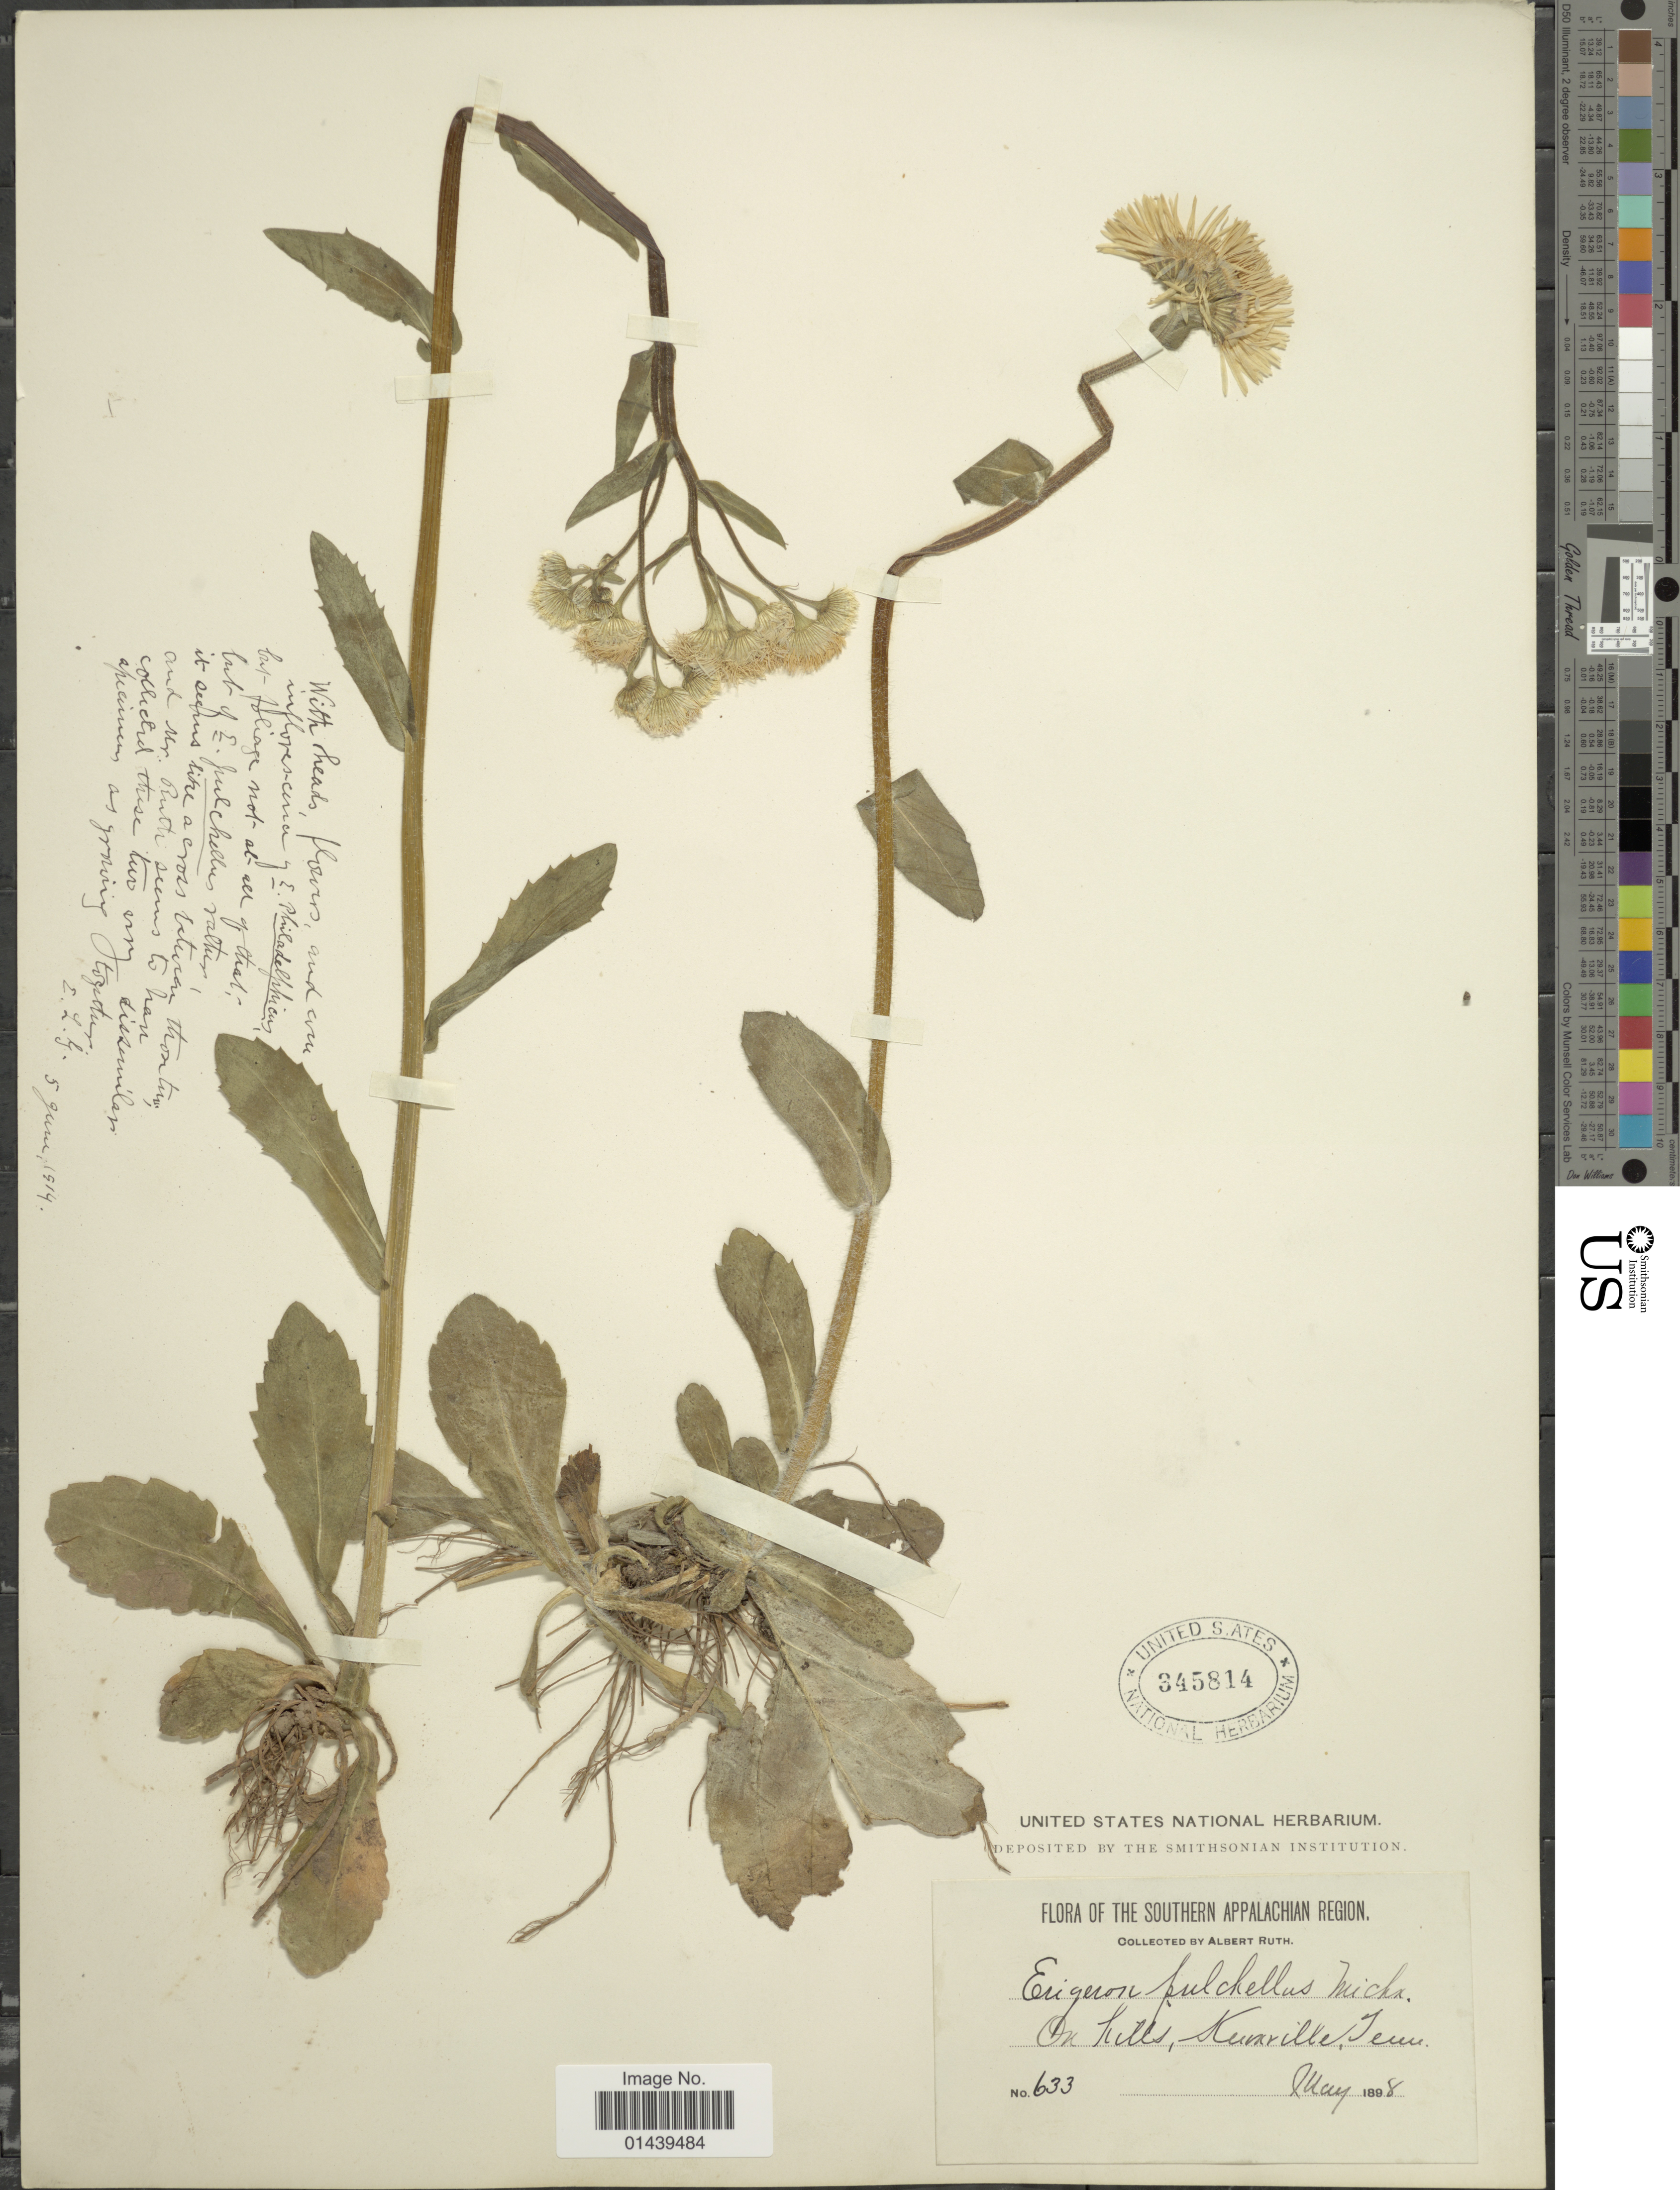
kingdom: Plantae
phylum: Tracheophyta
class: Magnoliopsida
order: Asterales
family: Asteraceae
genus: Erigeron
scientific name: Erigeron pulchellus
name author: Michx.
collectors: A. Ruth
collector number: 633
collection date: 1898-05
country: United States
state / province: Tennessee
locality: Southern Appalachian Region. Knoxville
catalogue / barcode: US 345814